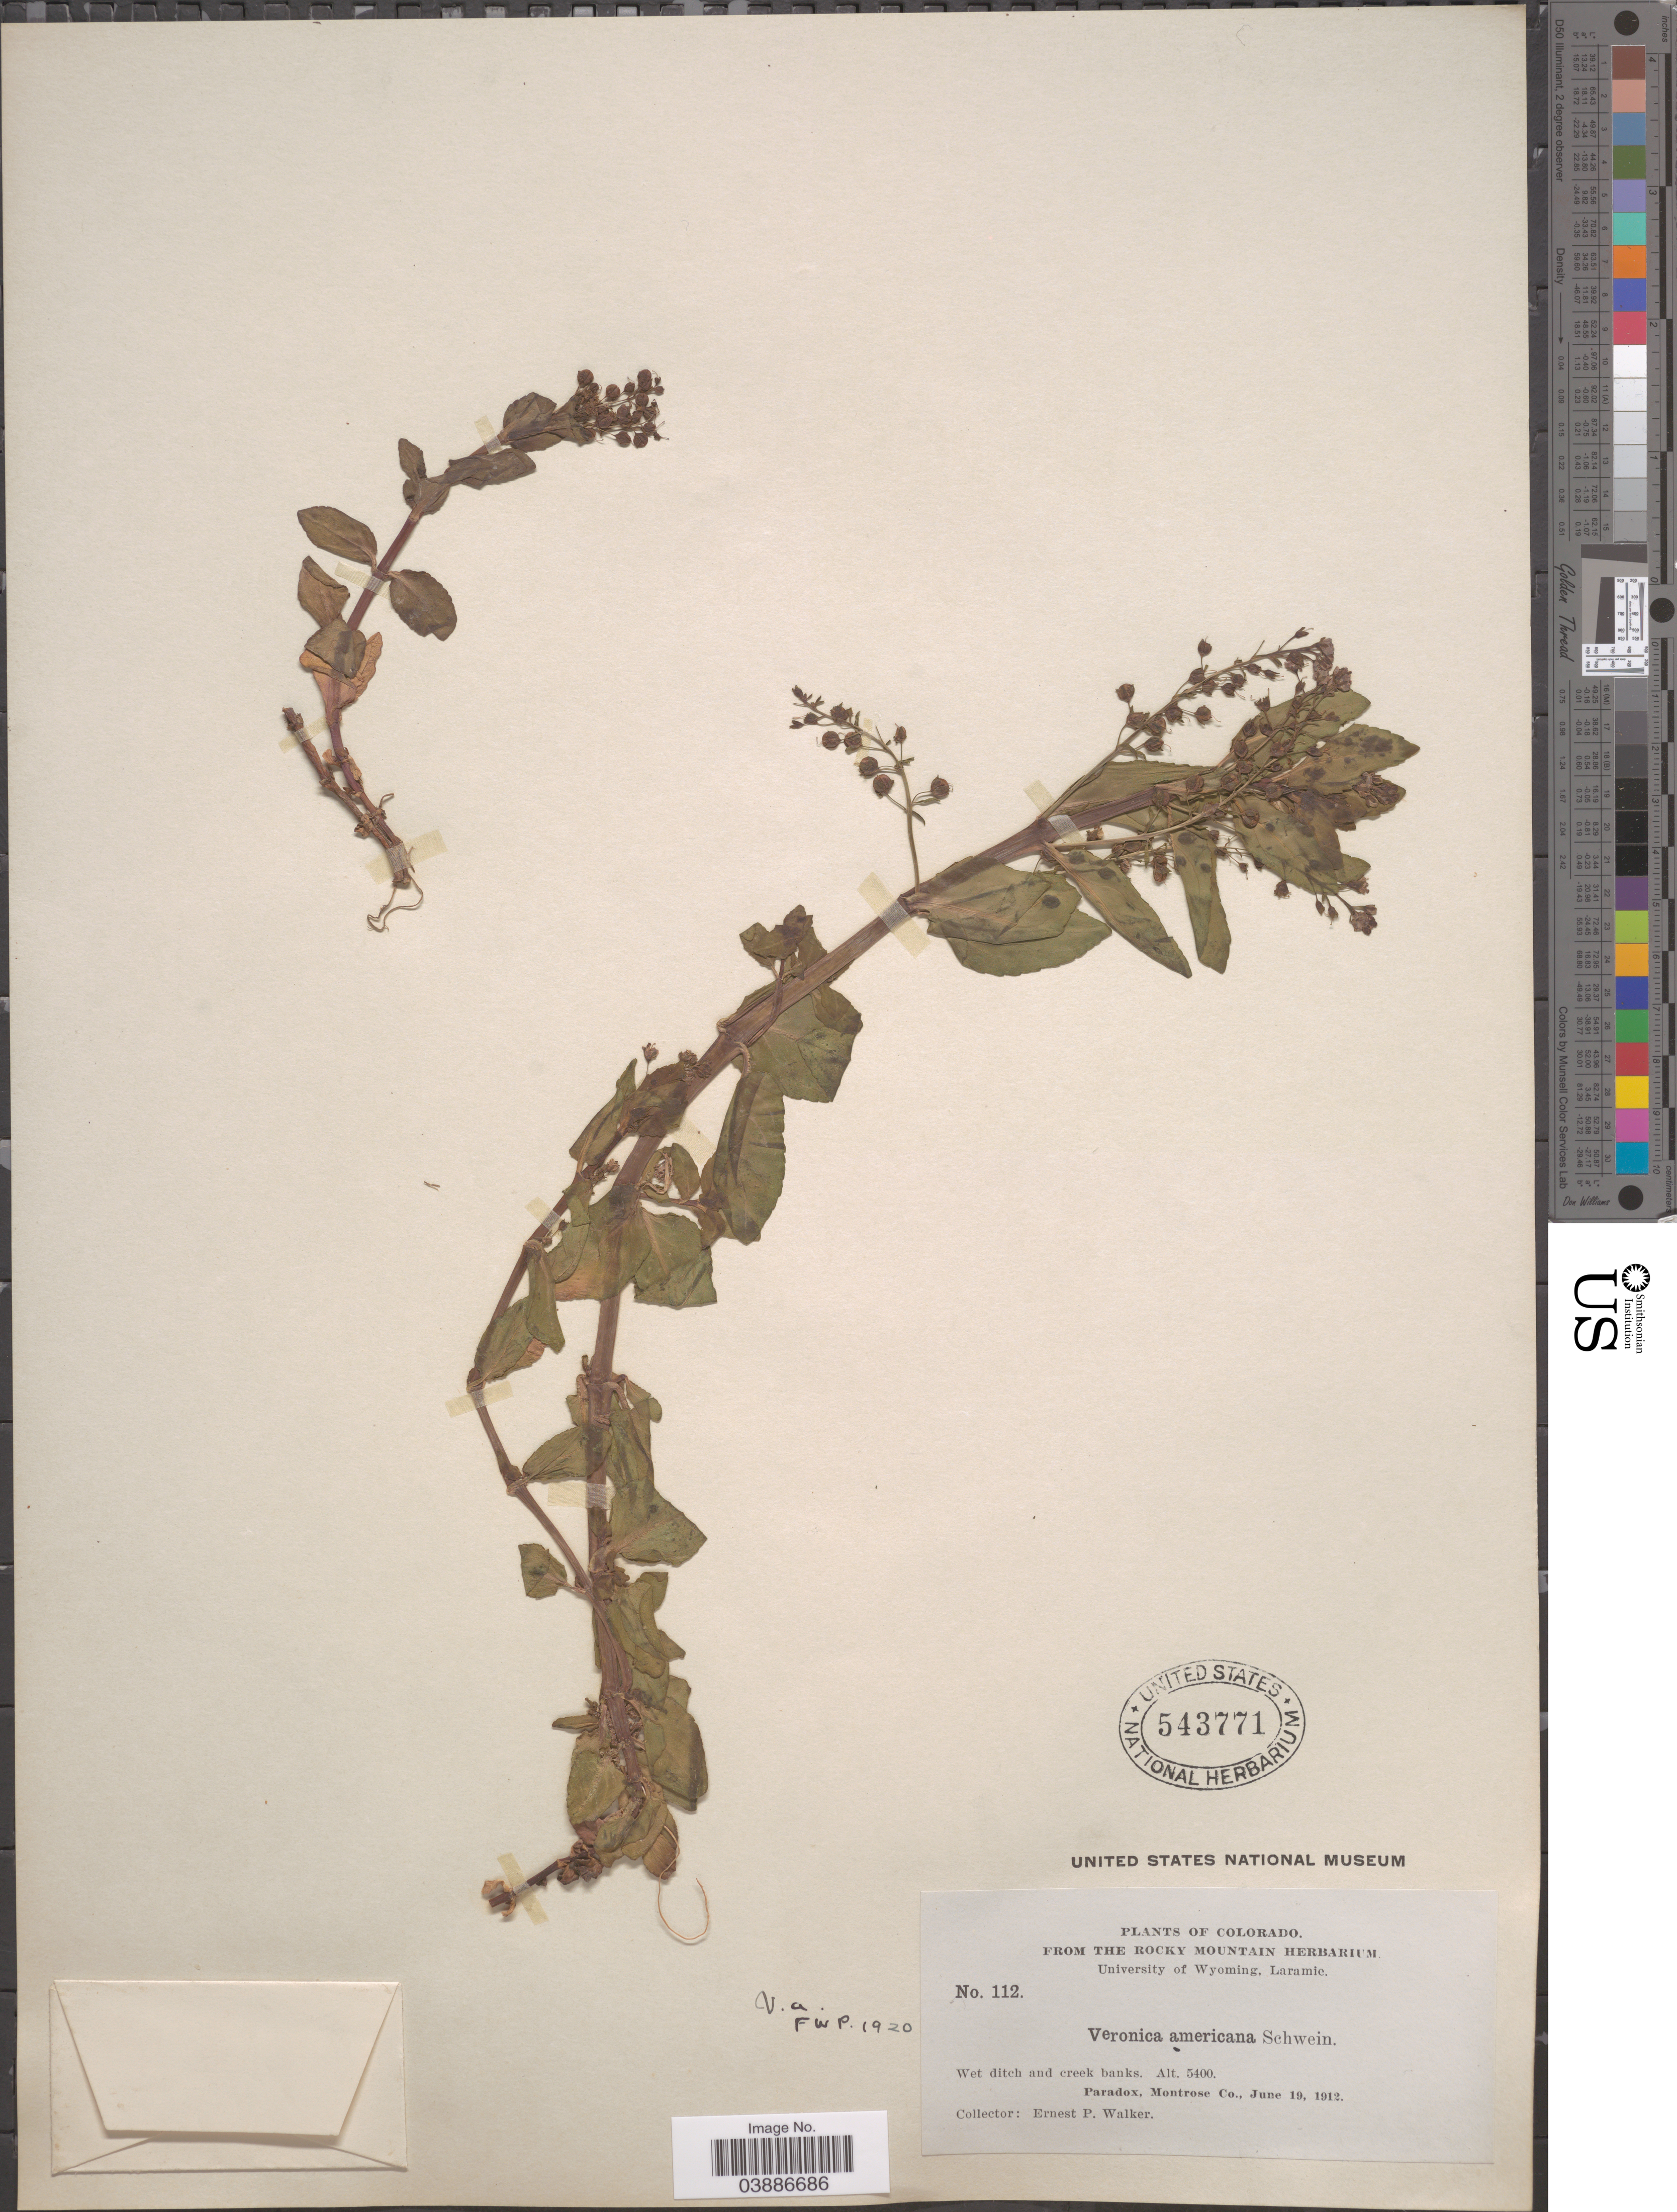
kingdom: Plantae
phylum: Tracheophyta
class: Magnoliopsida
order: Lamiales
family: Plantaginaceae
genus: Veronica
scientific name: Veronica americana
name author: Schwein. ex Benth.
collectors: E. P. Walker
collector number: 112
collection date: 1912-06-19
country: United States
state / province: Colorado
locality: Paradox, Montrose Co.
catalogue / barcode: US 543771